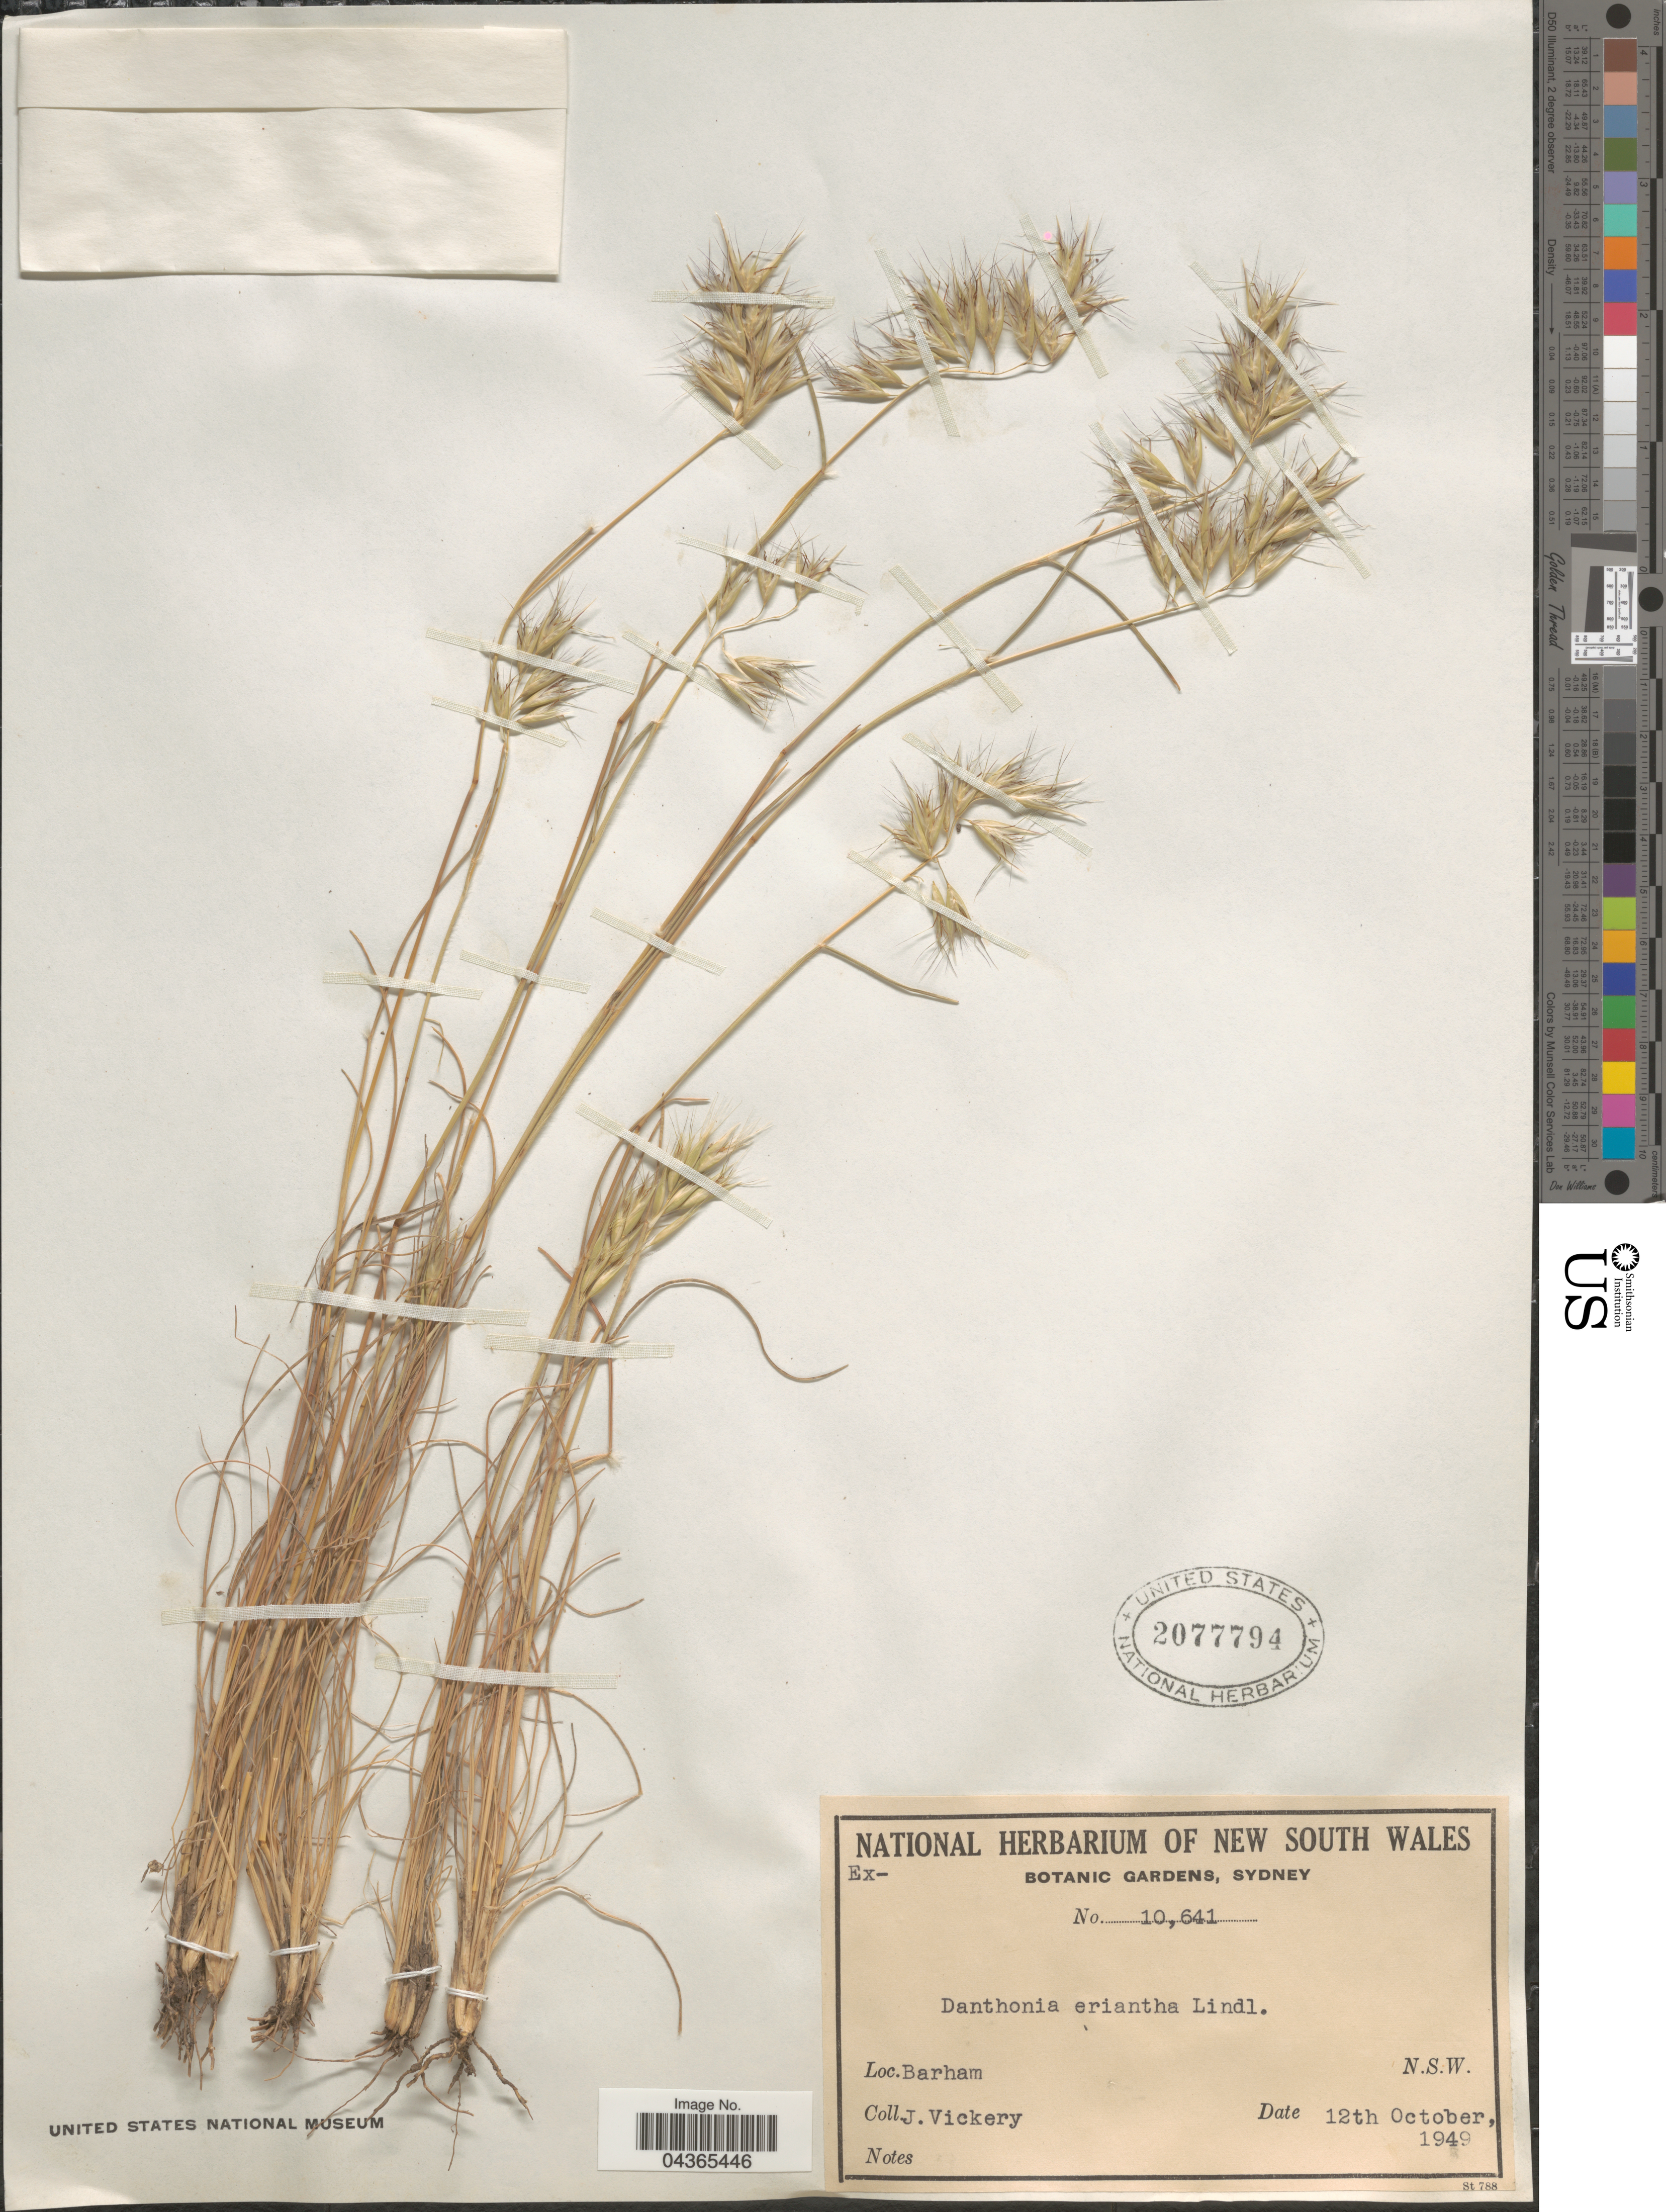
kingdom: Plantae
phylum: Tracheophyta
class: Liliopsida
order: Poales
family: Poaceae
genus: Rytidosperma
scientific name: Rytidosperma erianthum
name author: (Lindl.) Connor & Edgar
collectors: J. Vickery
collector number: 10641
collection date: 1949-10-12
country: Australia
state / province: New South Wales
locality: Barham.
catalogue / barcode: US 2077794